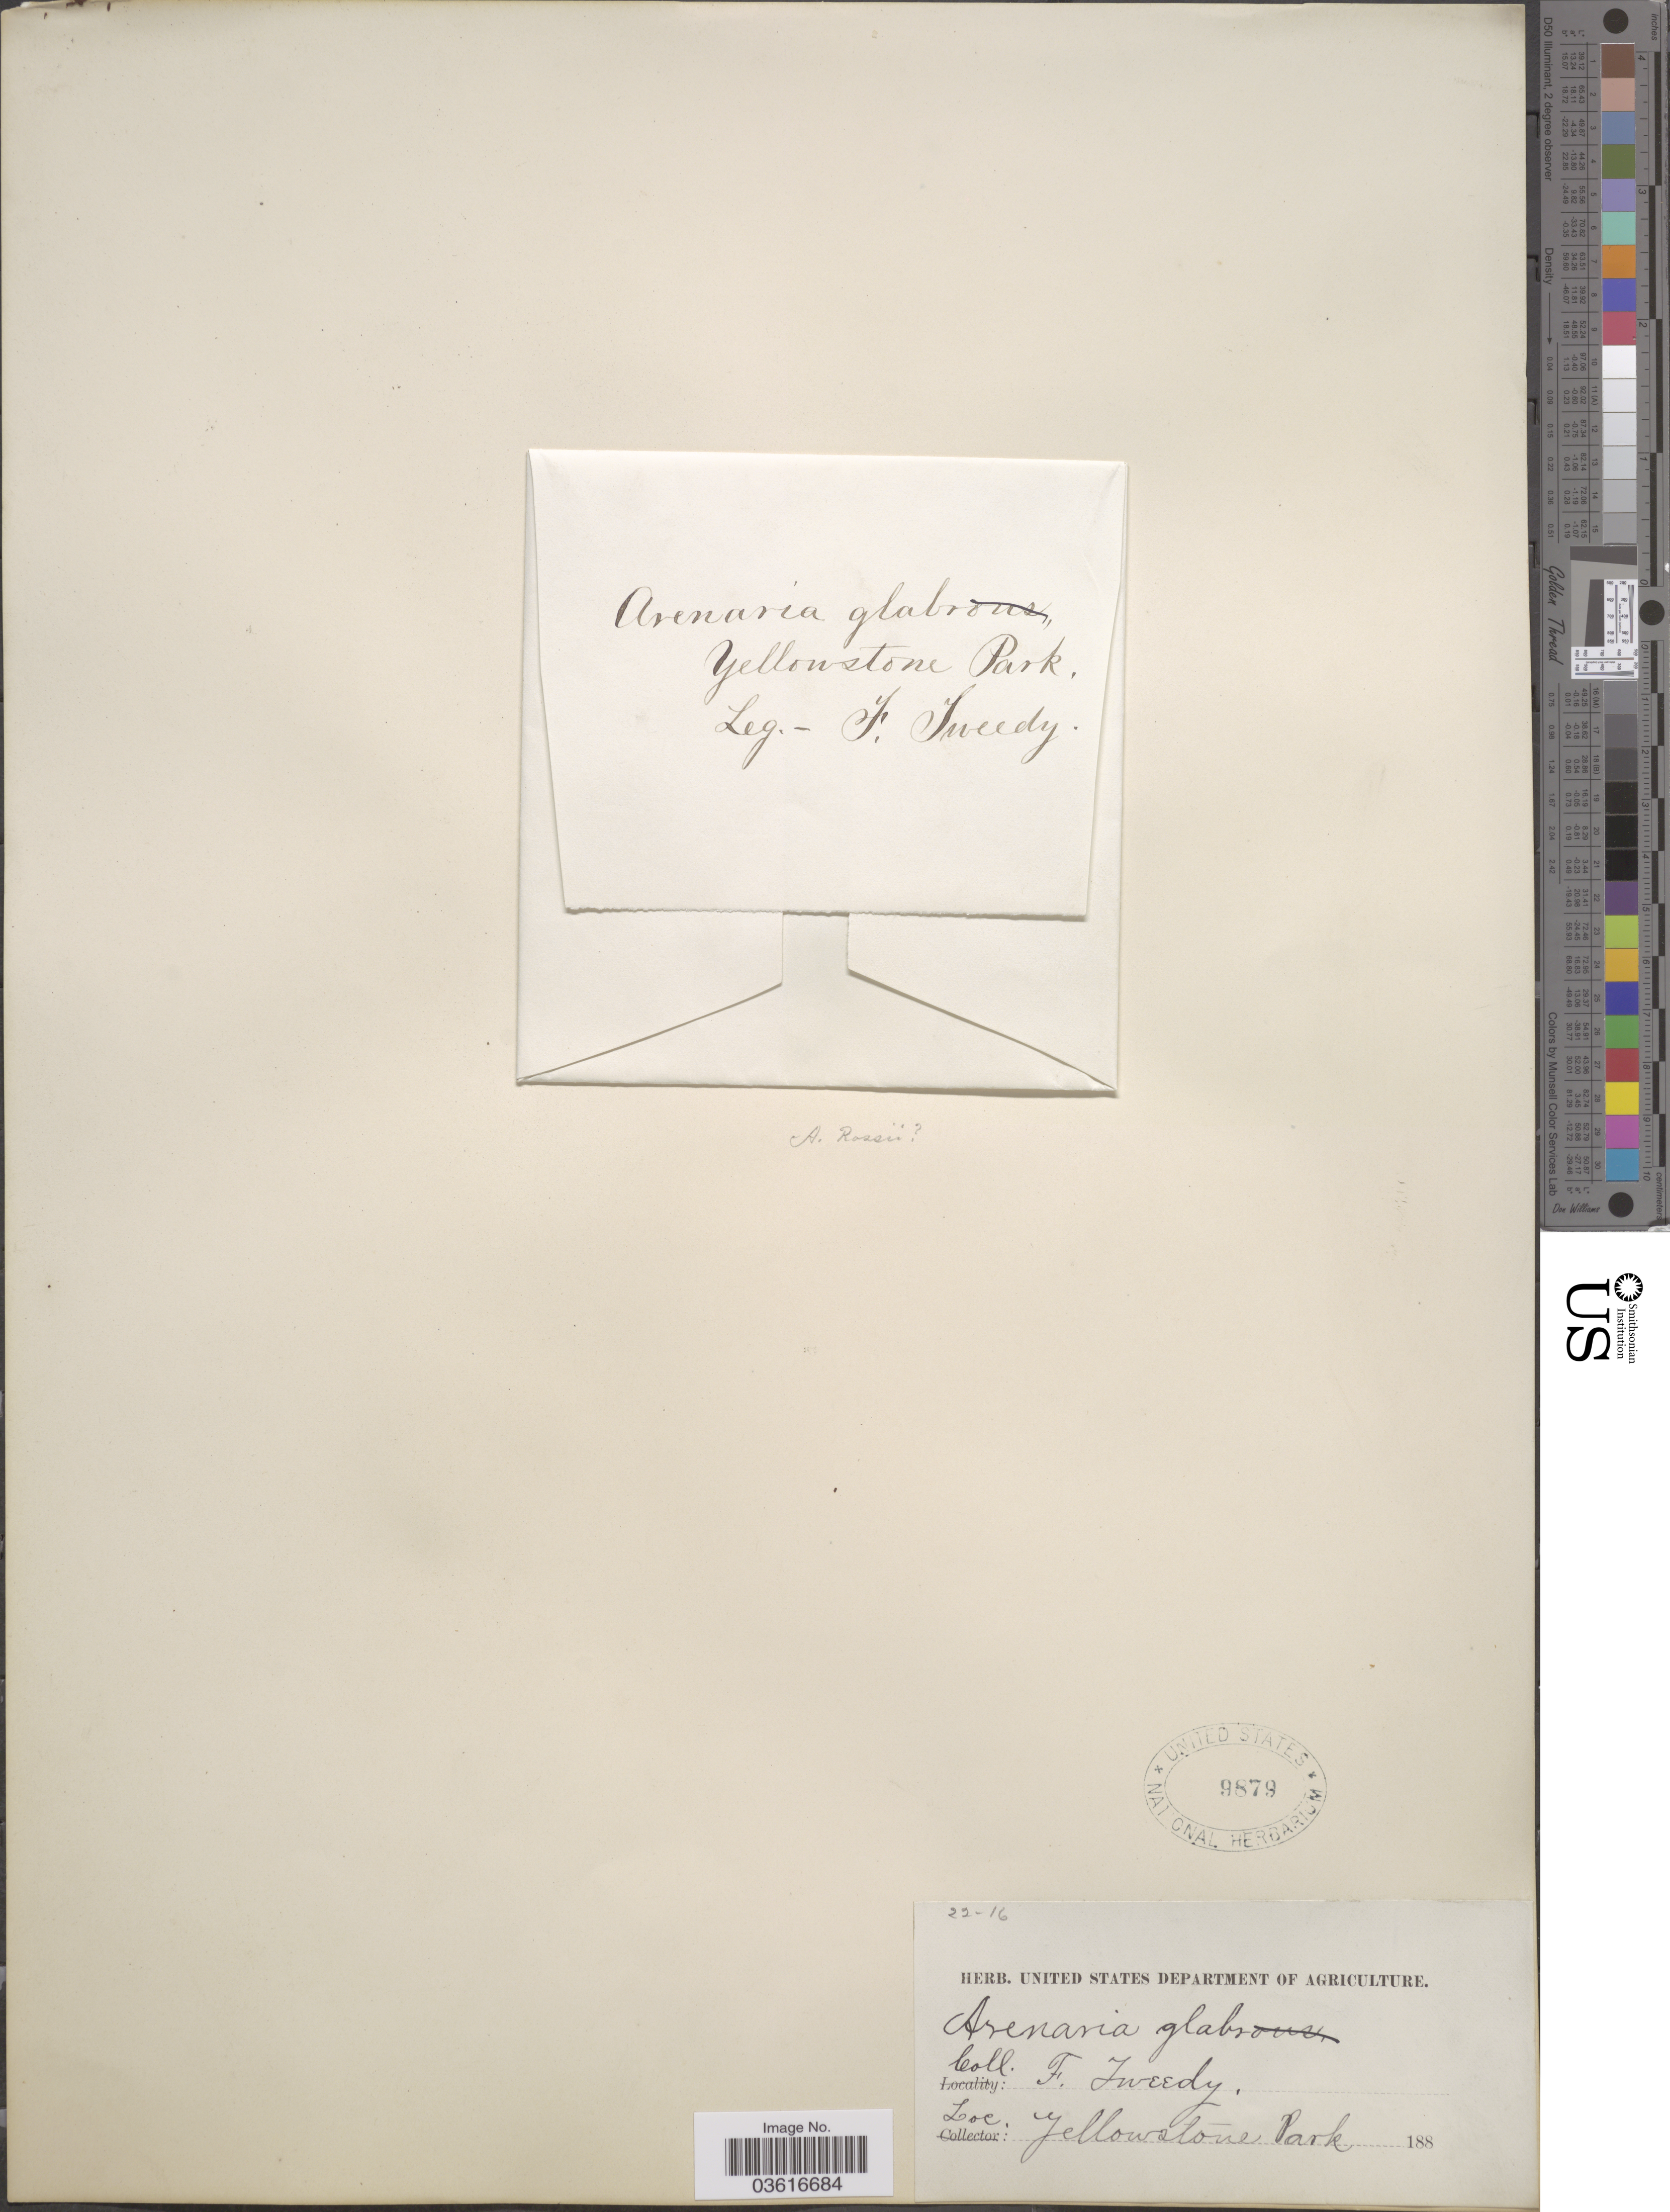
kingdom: Plantae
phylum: Tracheophyta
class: Magnoliopsida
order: Caryophyllales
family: Caryophyllaceae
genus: Minuartia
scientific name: Minuartia rossii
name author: (R. Br. ex Richardson) Graebn.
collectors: F. Tweedy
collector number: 22-16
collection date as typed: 188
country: United States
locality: Yellowstone Park.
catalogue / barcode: US 9879